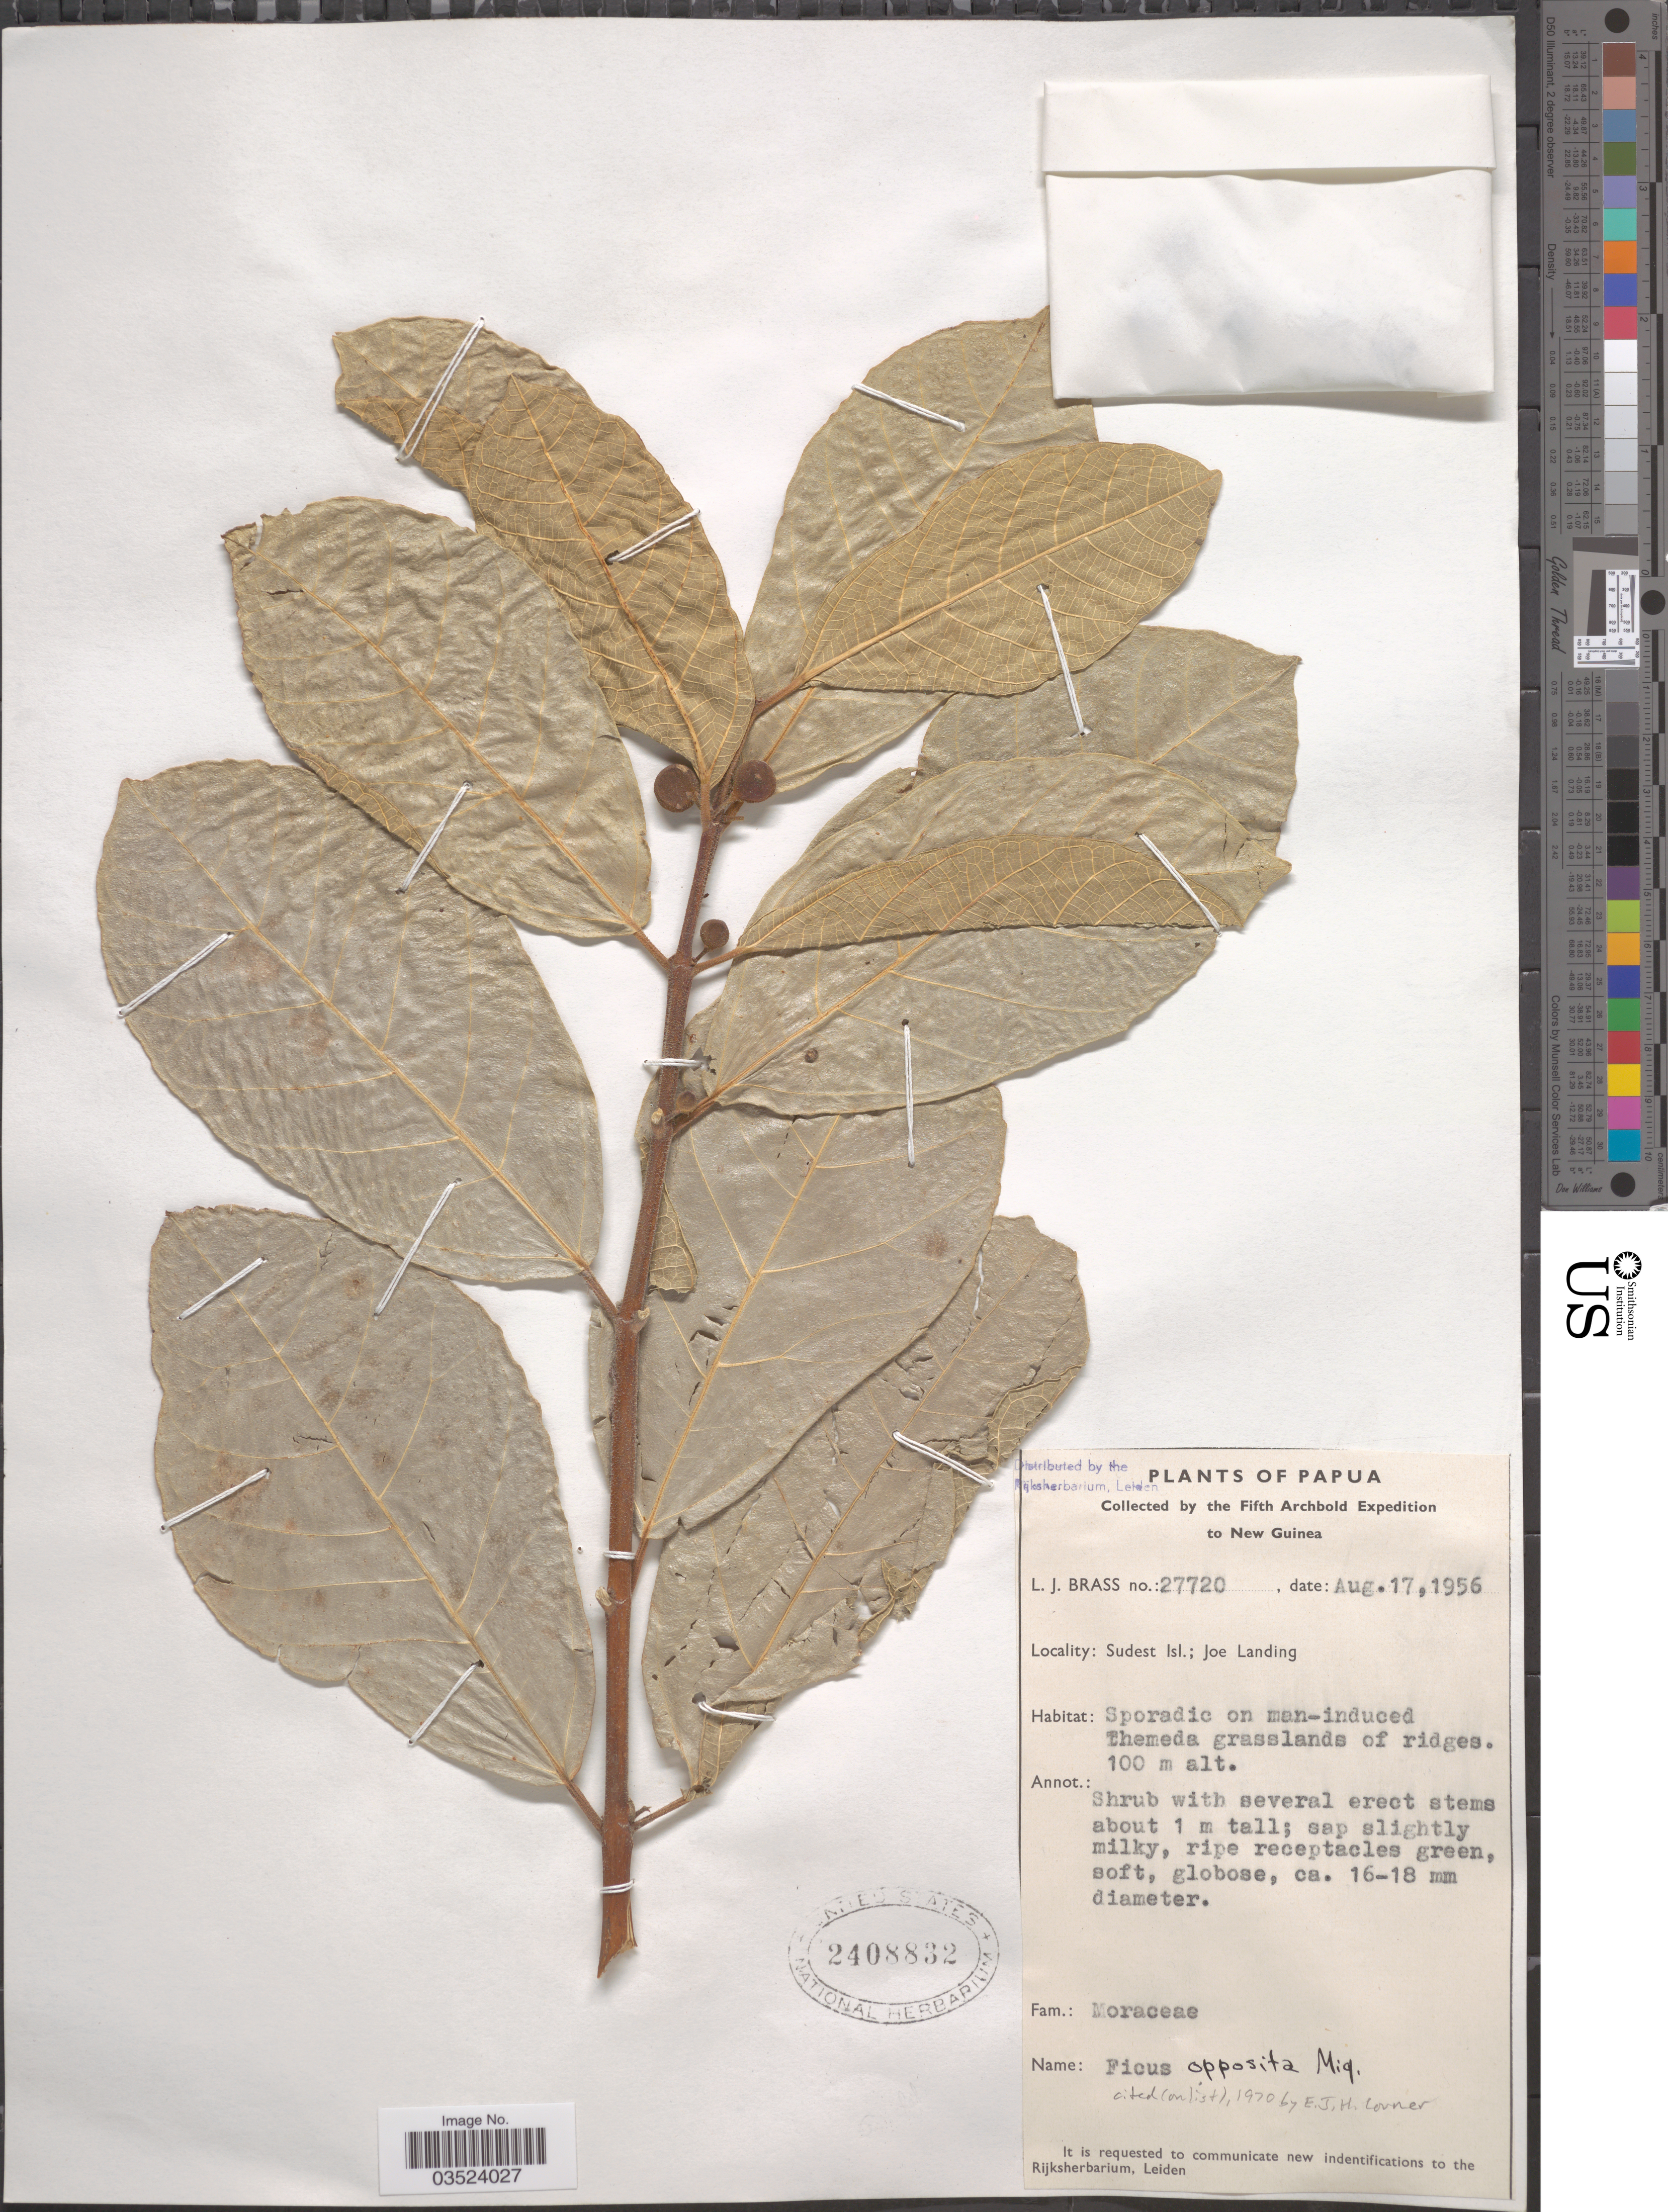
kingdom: Plantae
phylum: Tracheophyta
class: Magnoliopsida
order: Rosales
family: Moraceae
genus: Ficus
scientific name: Ficus opposita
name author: Miq.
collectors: L. J. Brass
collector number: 27720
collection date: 1956-08-17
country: Papua New Guinea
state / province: Milne Bay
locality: New Guinea. Sudest Isl.; Joe Landing.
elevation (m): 100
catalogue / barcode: US 2408832